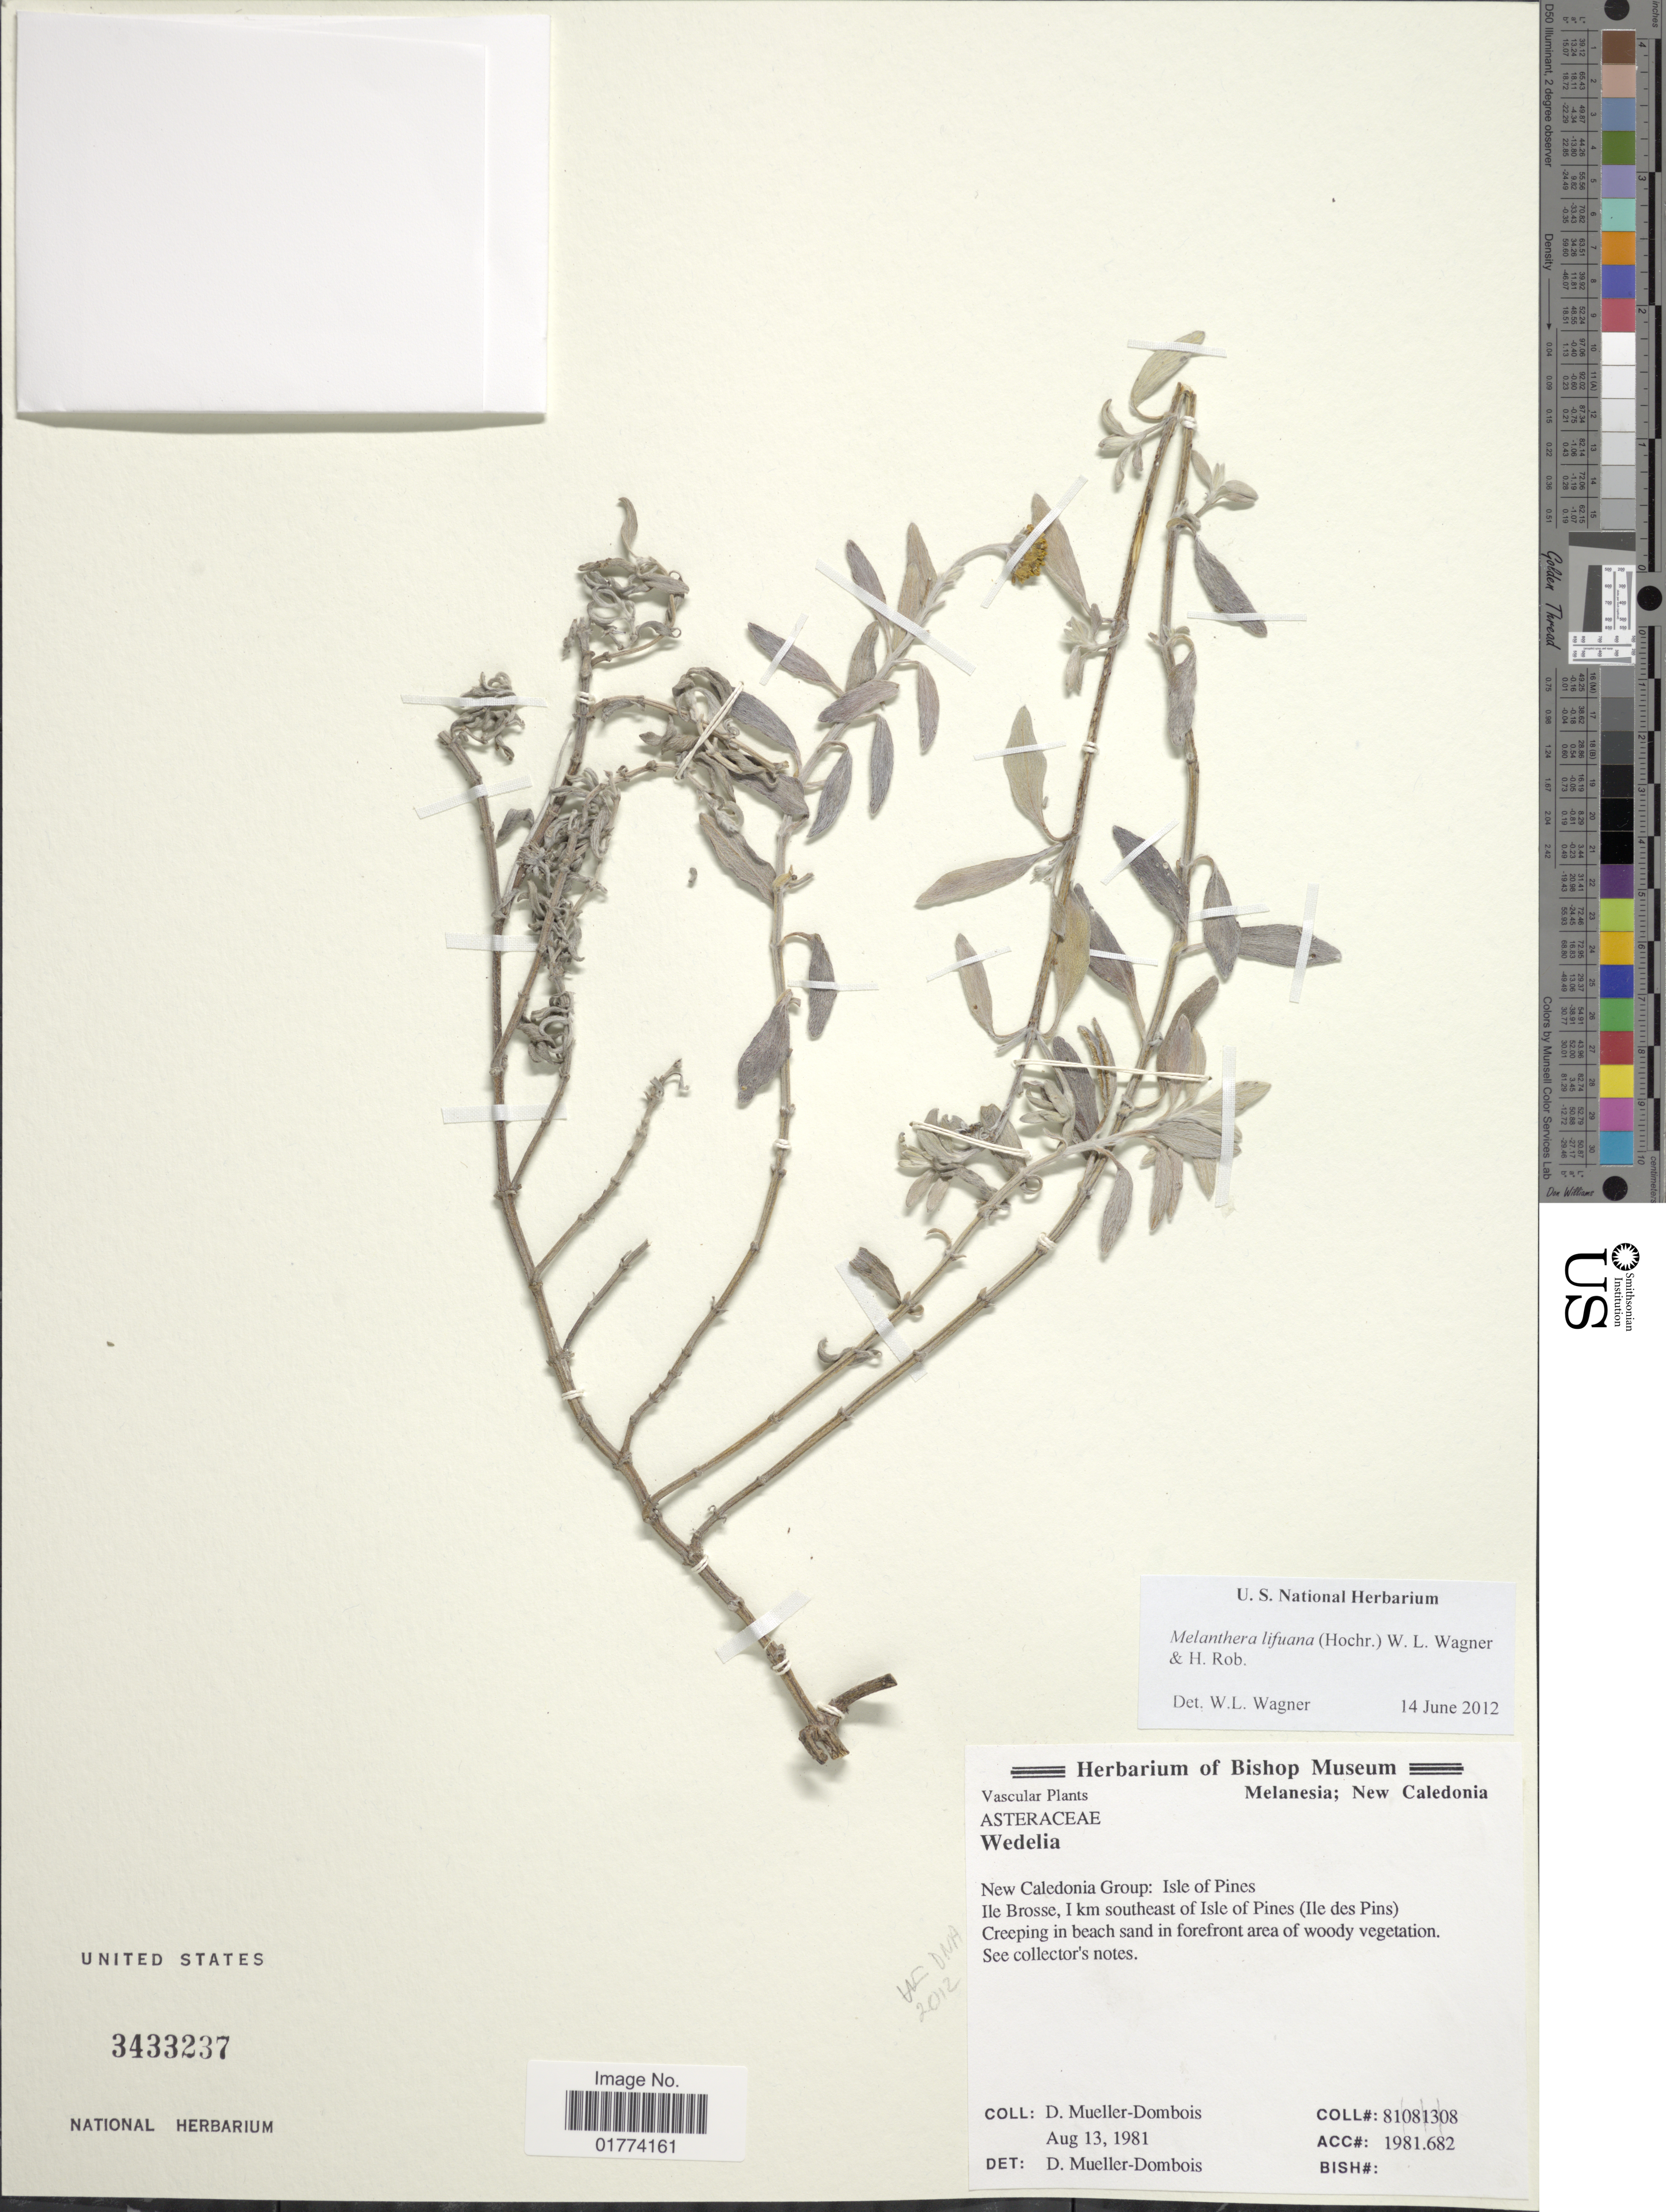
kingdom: Plantae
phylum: Tracheophyta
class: Magnoliopsida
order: Asterales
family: Asteraceae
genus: Wollastonia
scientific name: Wollastonia lifuana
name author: (Hochr.) Fosberg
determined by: Wagner, W. L., (BOT), Smithsonian Institution - National Museum of Natural History (UNITED STATES)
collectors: D. Mueller-Dombois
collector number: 81081308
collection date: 1981-08-13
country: New Caledonia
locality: New Caledonia Group: Isle of Pines, Ile Brosse, 1 km southeast of Isle of Pines (Ile des Pins)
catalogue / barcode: US 3433237